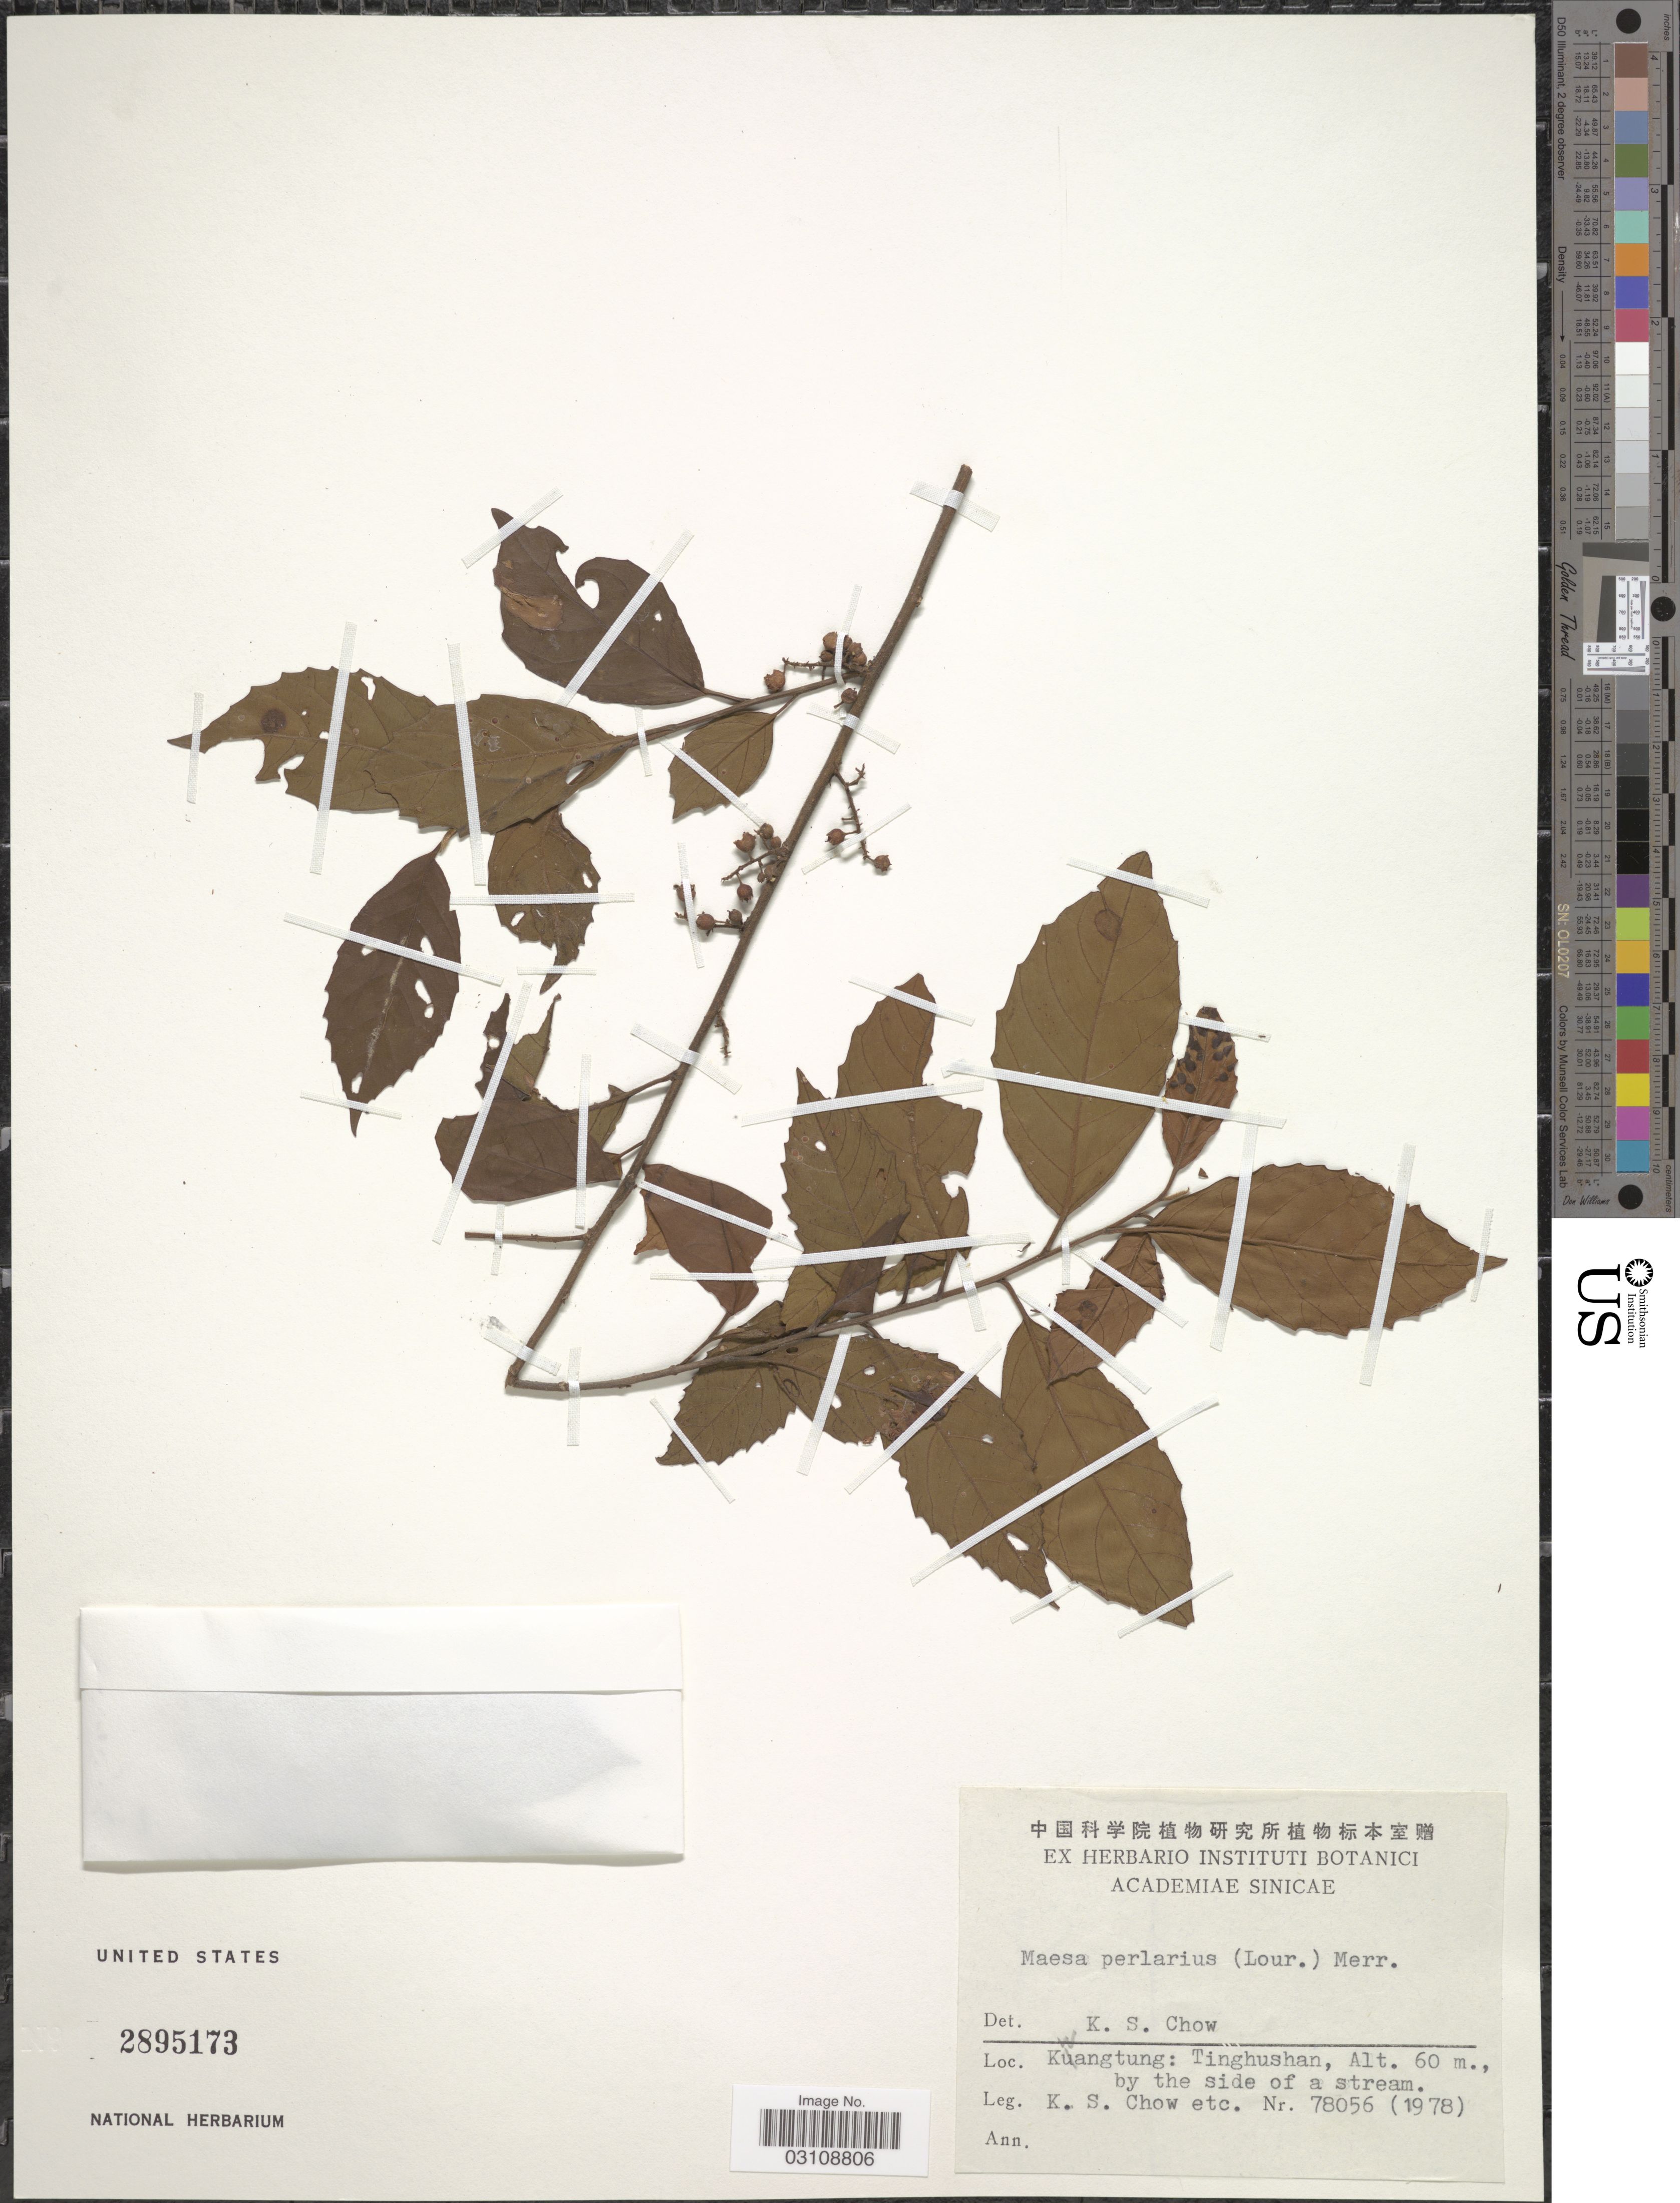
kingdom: Plantae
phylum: Tracheophyta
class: Magnoliopsida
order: Ericales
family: Primulaceae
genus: Maesa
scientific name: Maesa perlaria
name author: (Lour.) Merr.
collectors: K. S. Chow & et al.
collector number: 78056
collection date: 1978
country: China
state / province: Guangdong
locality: Kwangtung: Tinghushan.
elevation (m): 60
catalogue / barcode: US 2895173